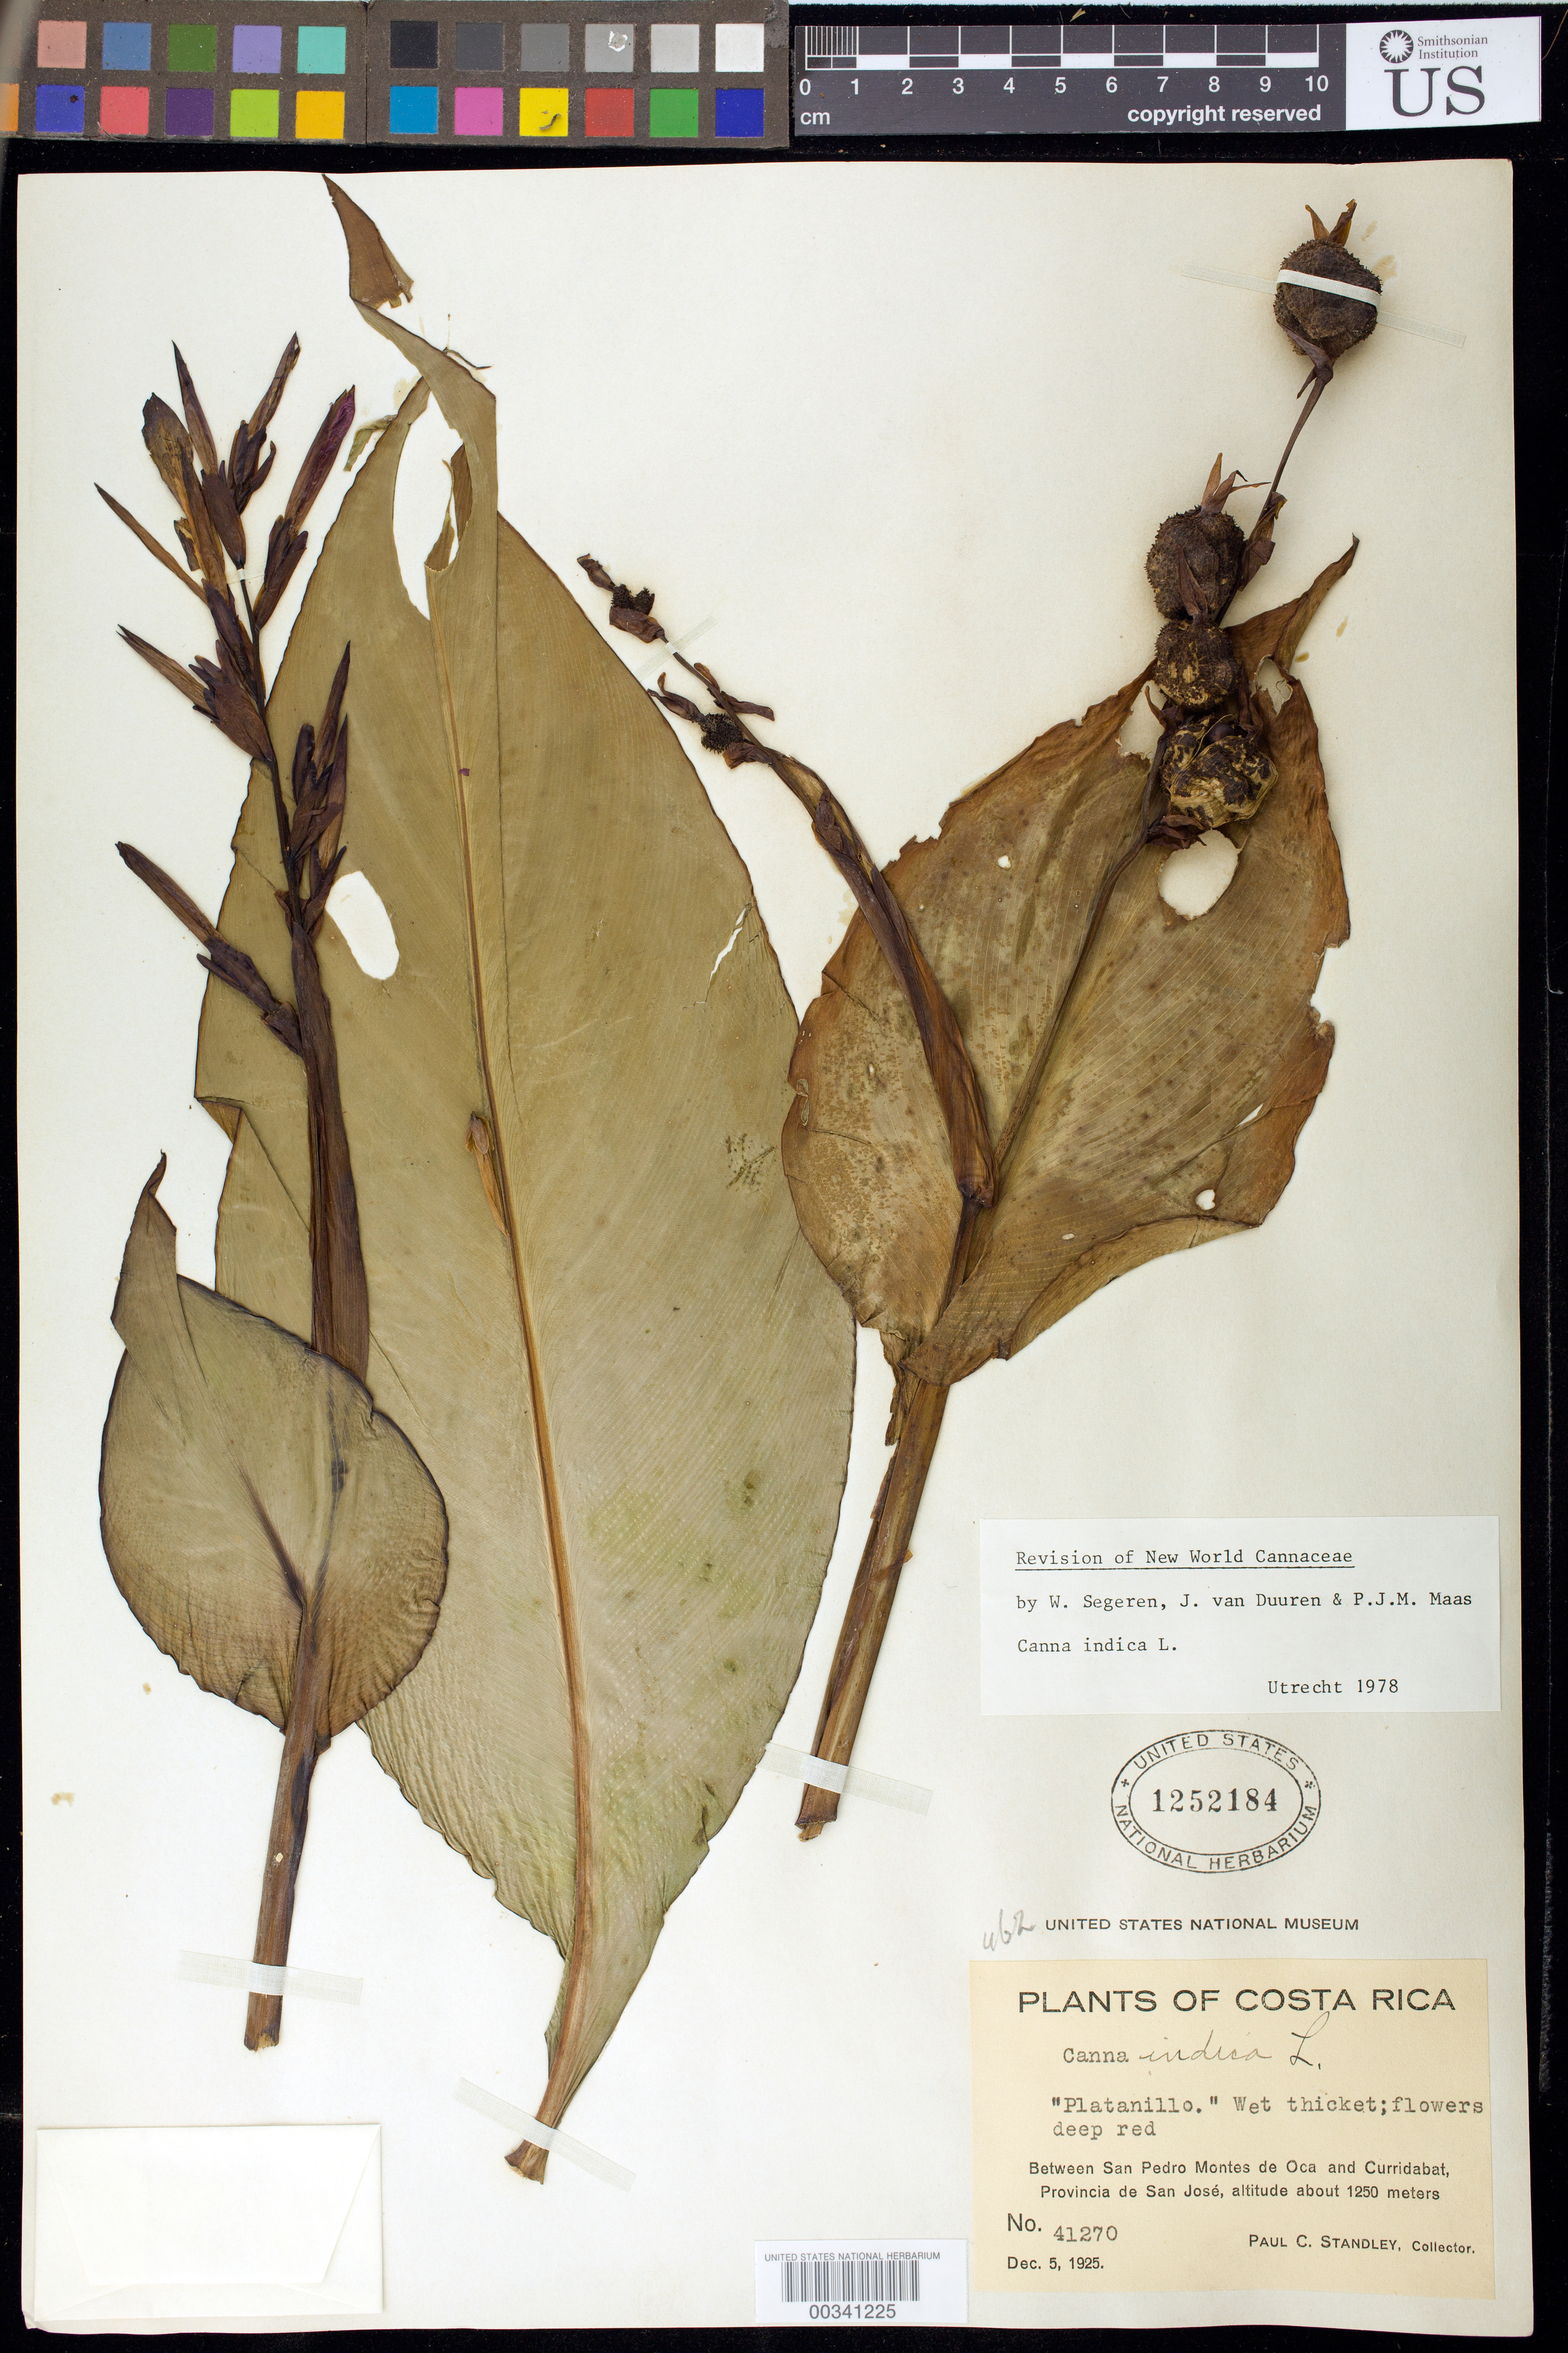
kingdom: Plantae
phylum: Tracheophyta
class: Liliopsida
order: Zingiberales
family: Cannaceae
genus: Canna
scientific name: Canna indica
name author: L.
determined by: Segeren, W.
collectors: P. C. Standley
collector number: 41270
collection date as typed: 05 Dec 1925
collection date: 1925-12-05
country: Costa Rica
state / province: San José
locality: Between san pedro montes de oca and curridabat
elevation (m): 1250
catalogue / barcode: US 1252184